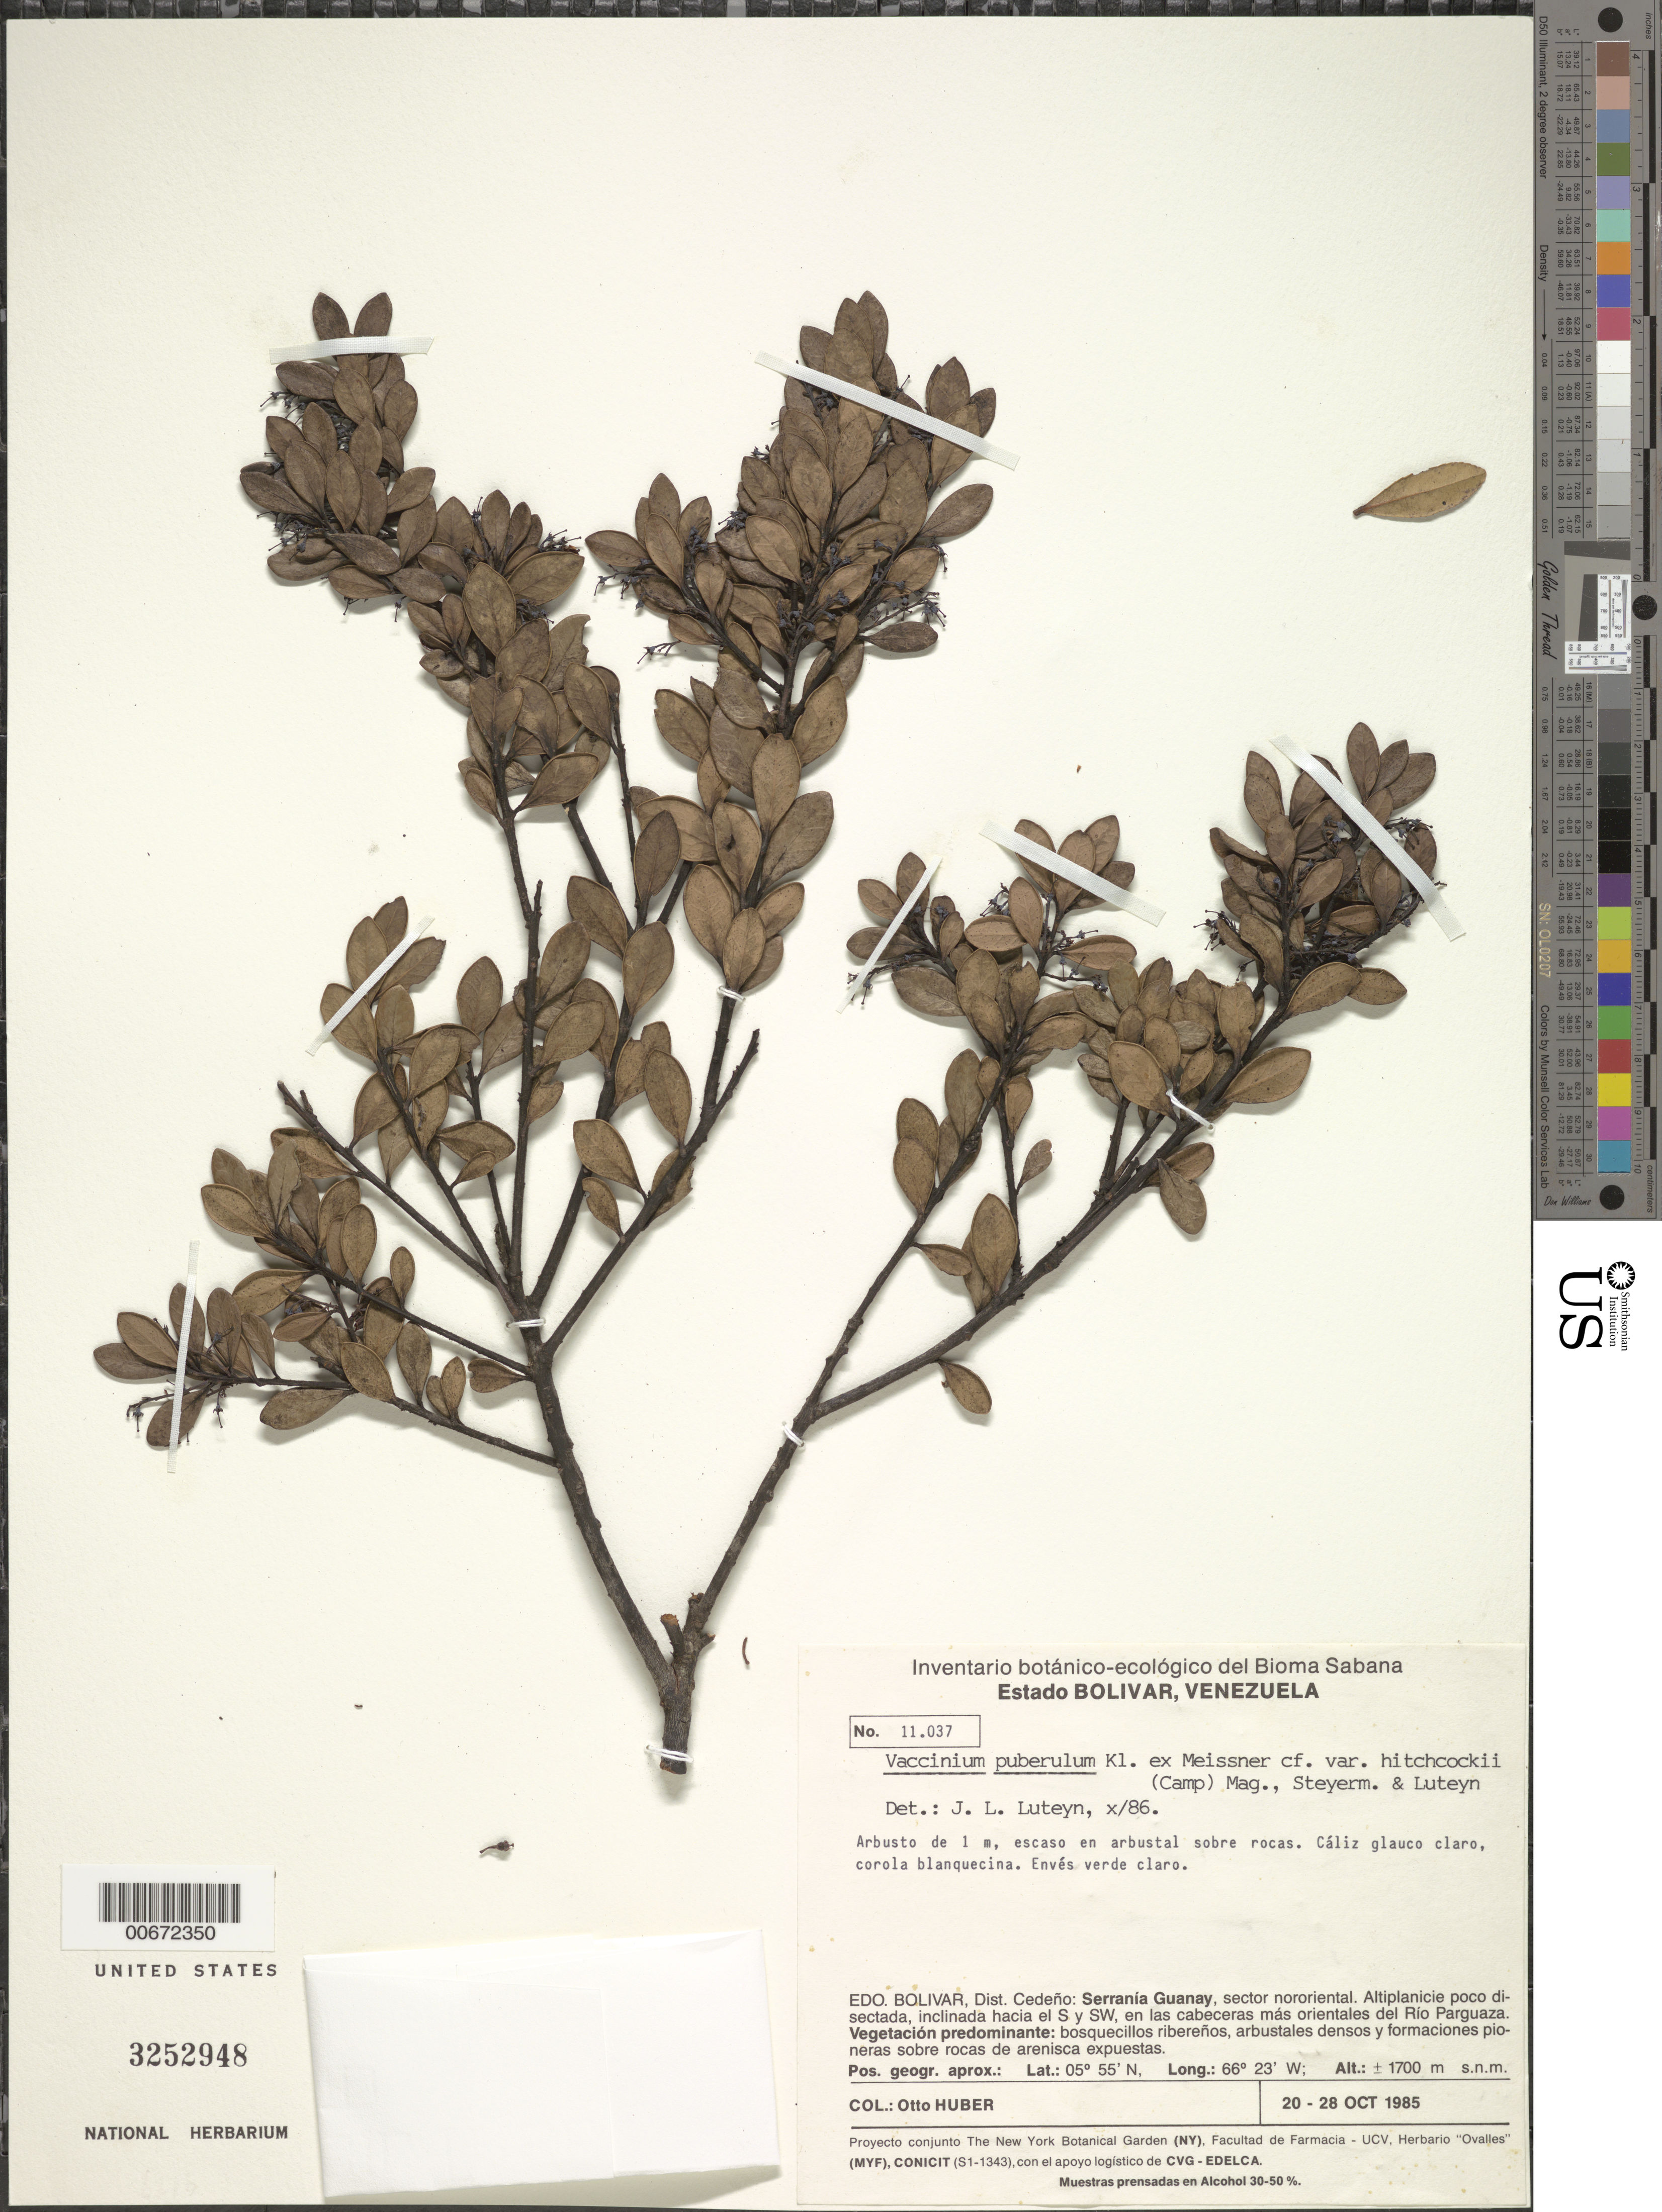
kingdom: Plantae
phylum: Tracheophyta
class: Magnoliopsida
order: Ericales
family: Ericaceae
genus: Vaccinium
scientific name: Vaccinium puberulum var. hitchcockii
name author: (Camp) Maguire et al.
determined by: Luteyn, J. L.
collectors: O. Huber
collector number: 11037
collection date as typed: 20-Jan-85 to 28-Jan-85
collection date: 1985-01-20/1985-01-28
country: Venezuela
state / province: Bolívar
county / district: Cedeño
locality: Dtto. Cedeño, Serrania Guanay, orientales del Río Parguaza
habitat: arbustal sobre rocas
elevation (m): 1700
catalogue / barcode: US 3252948